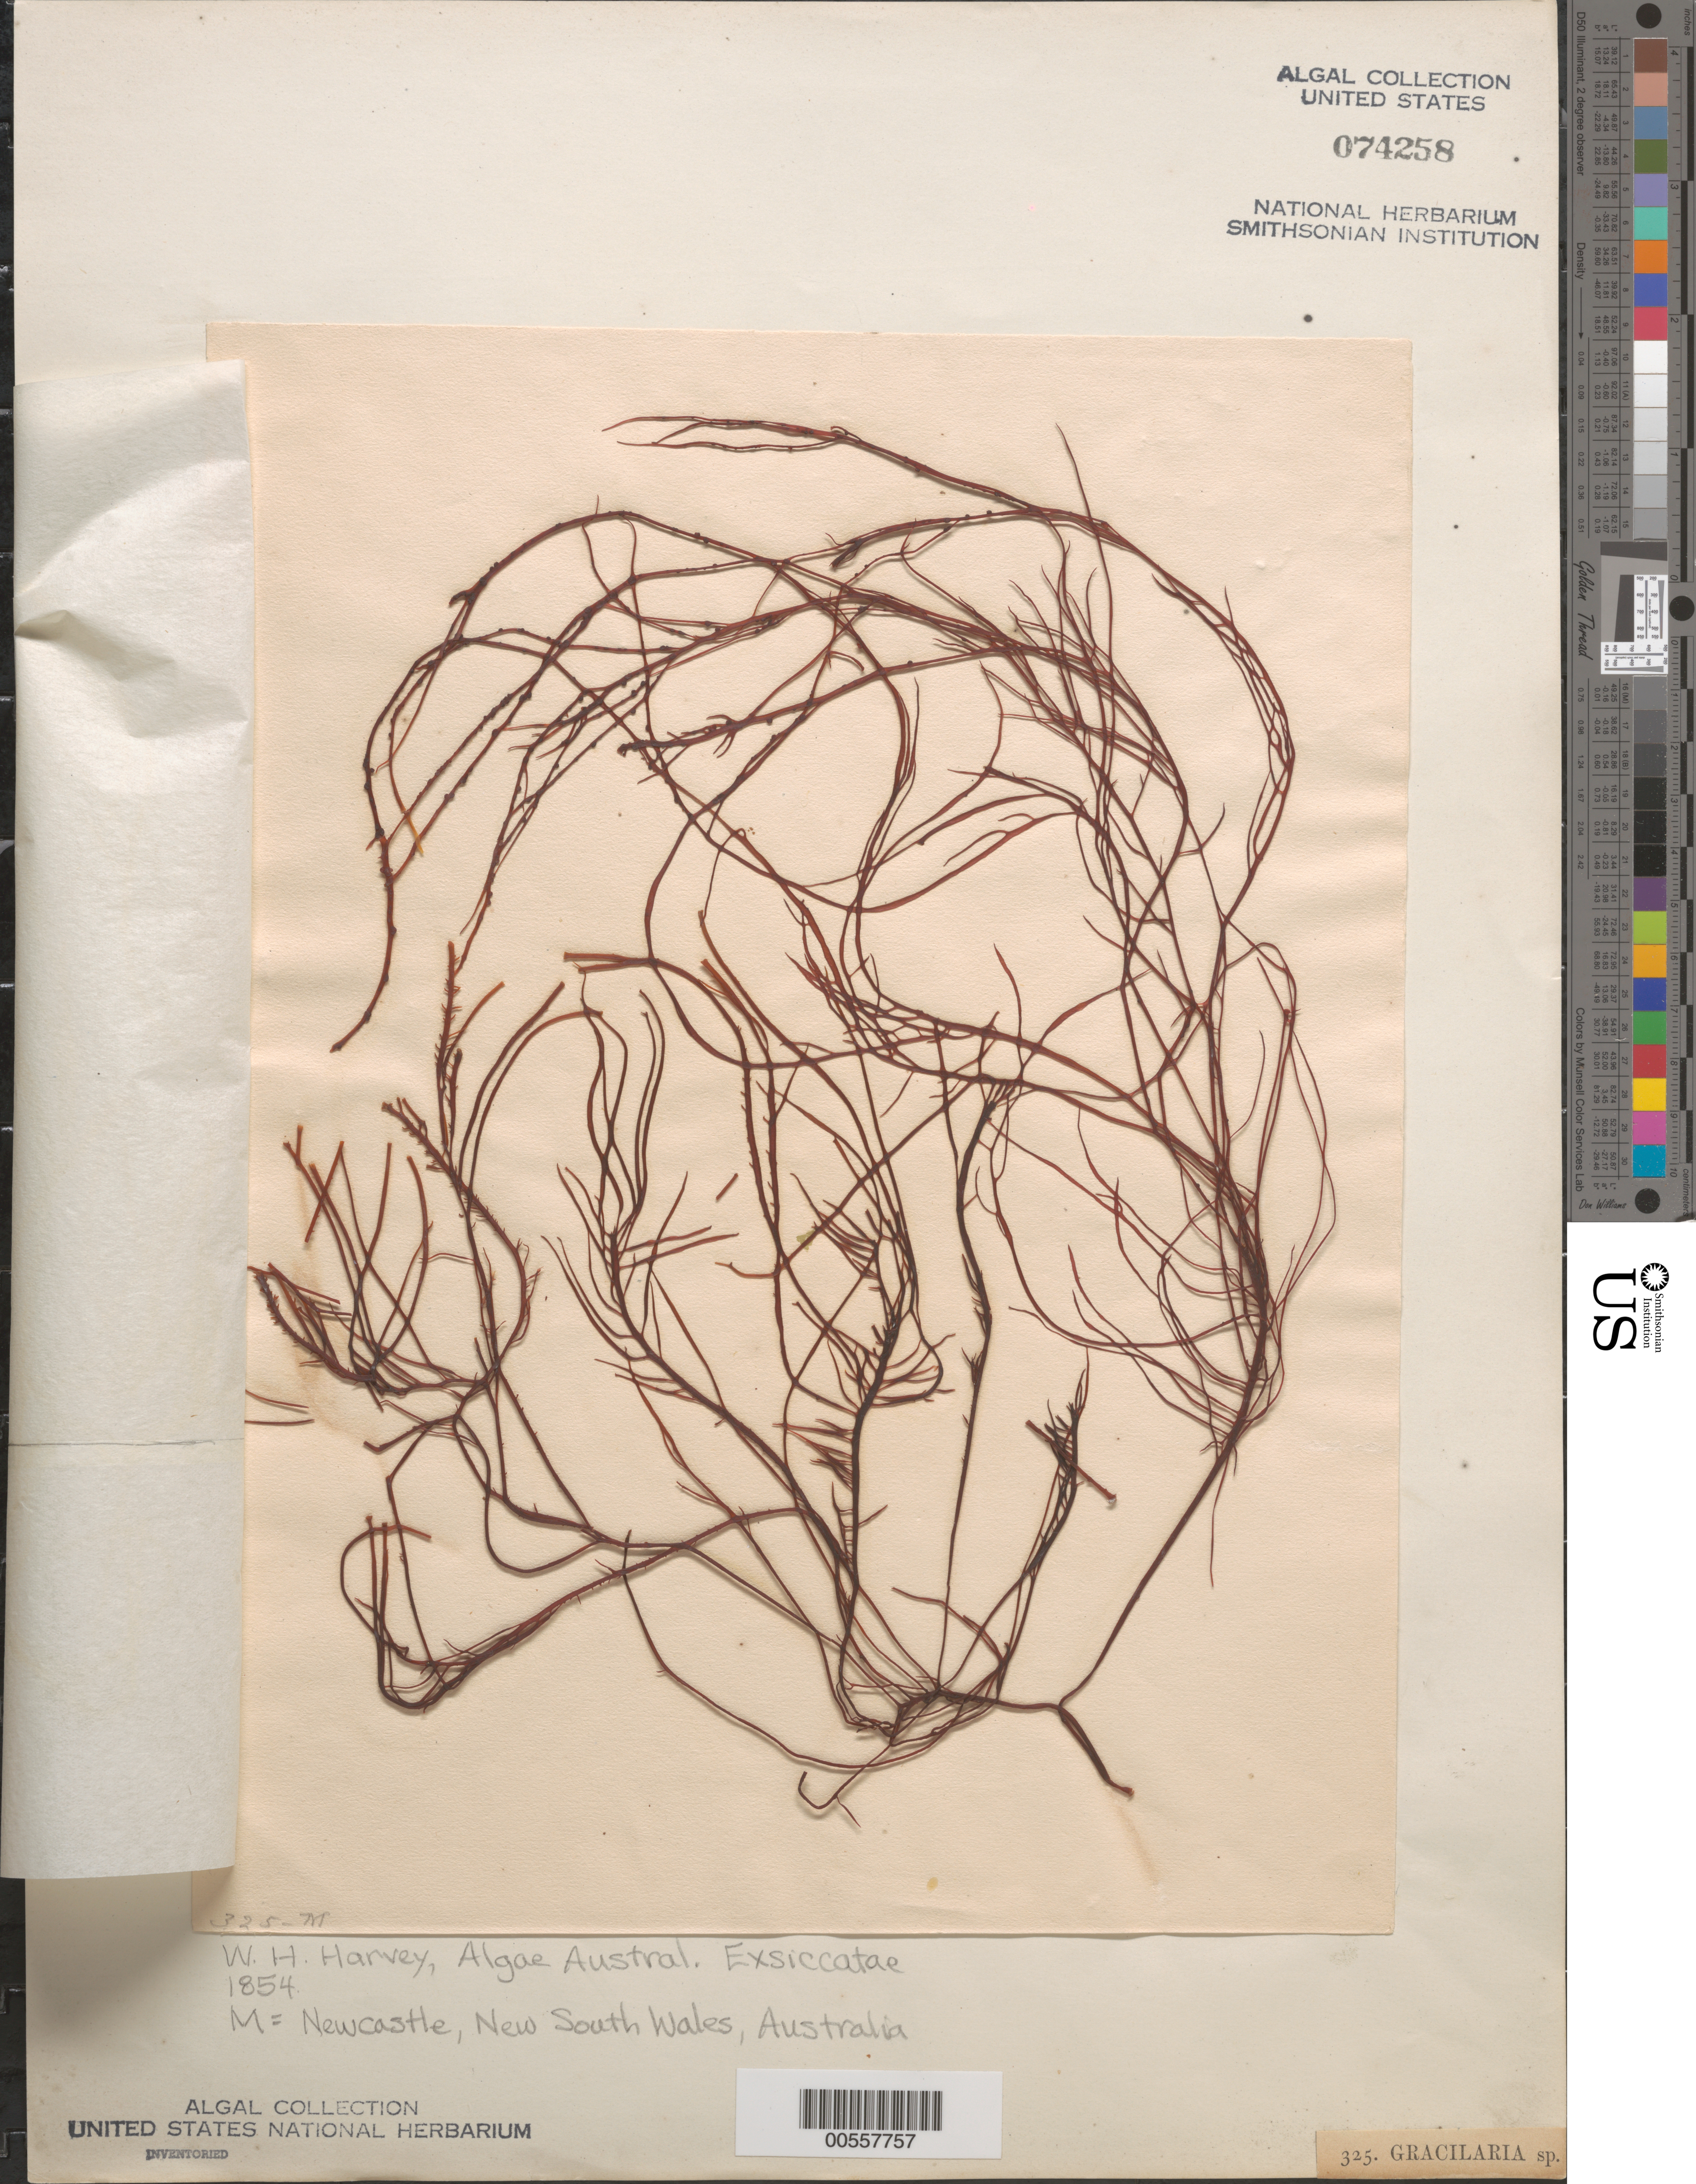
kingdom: Plantae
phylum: Rhodophyta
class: Florideophyceae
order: Gracilariales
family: Gracilariaceae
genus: Gracilaria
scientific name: Gracilaria sp.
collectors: W. Harvey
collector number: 325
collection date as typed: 1854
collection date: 1854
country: Australia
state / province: New South Wales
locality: Newcastle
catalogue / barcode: US 74258